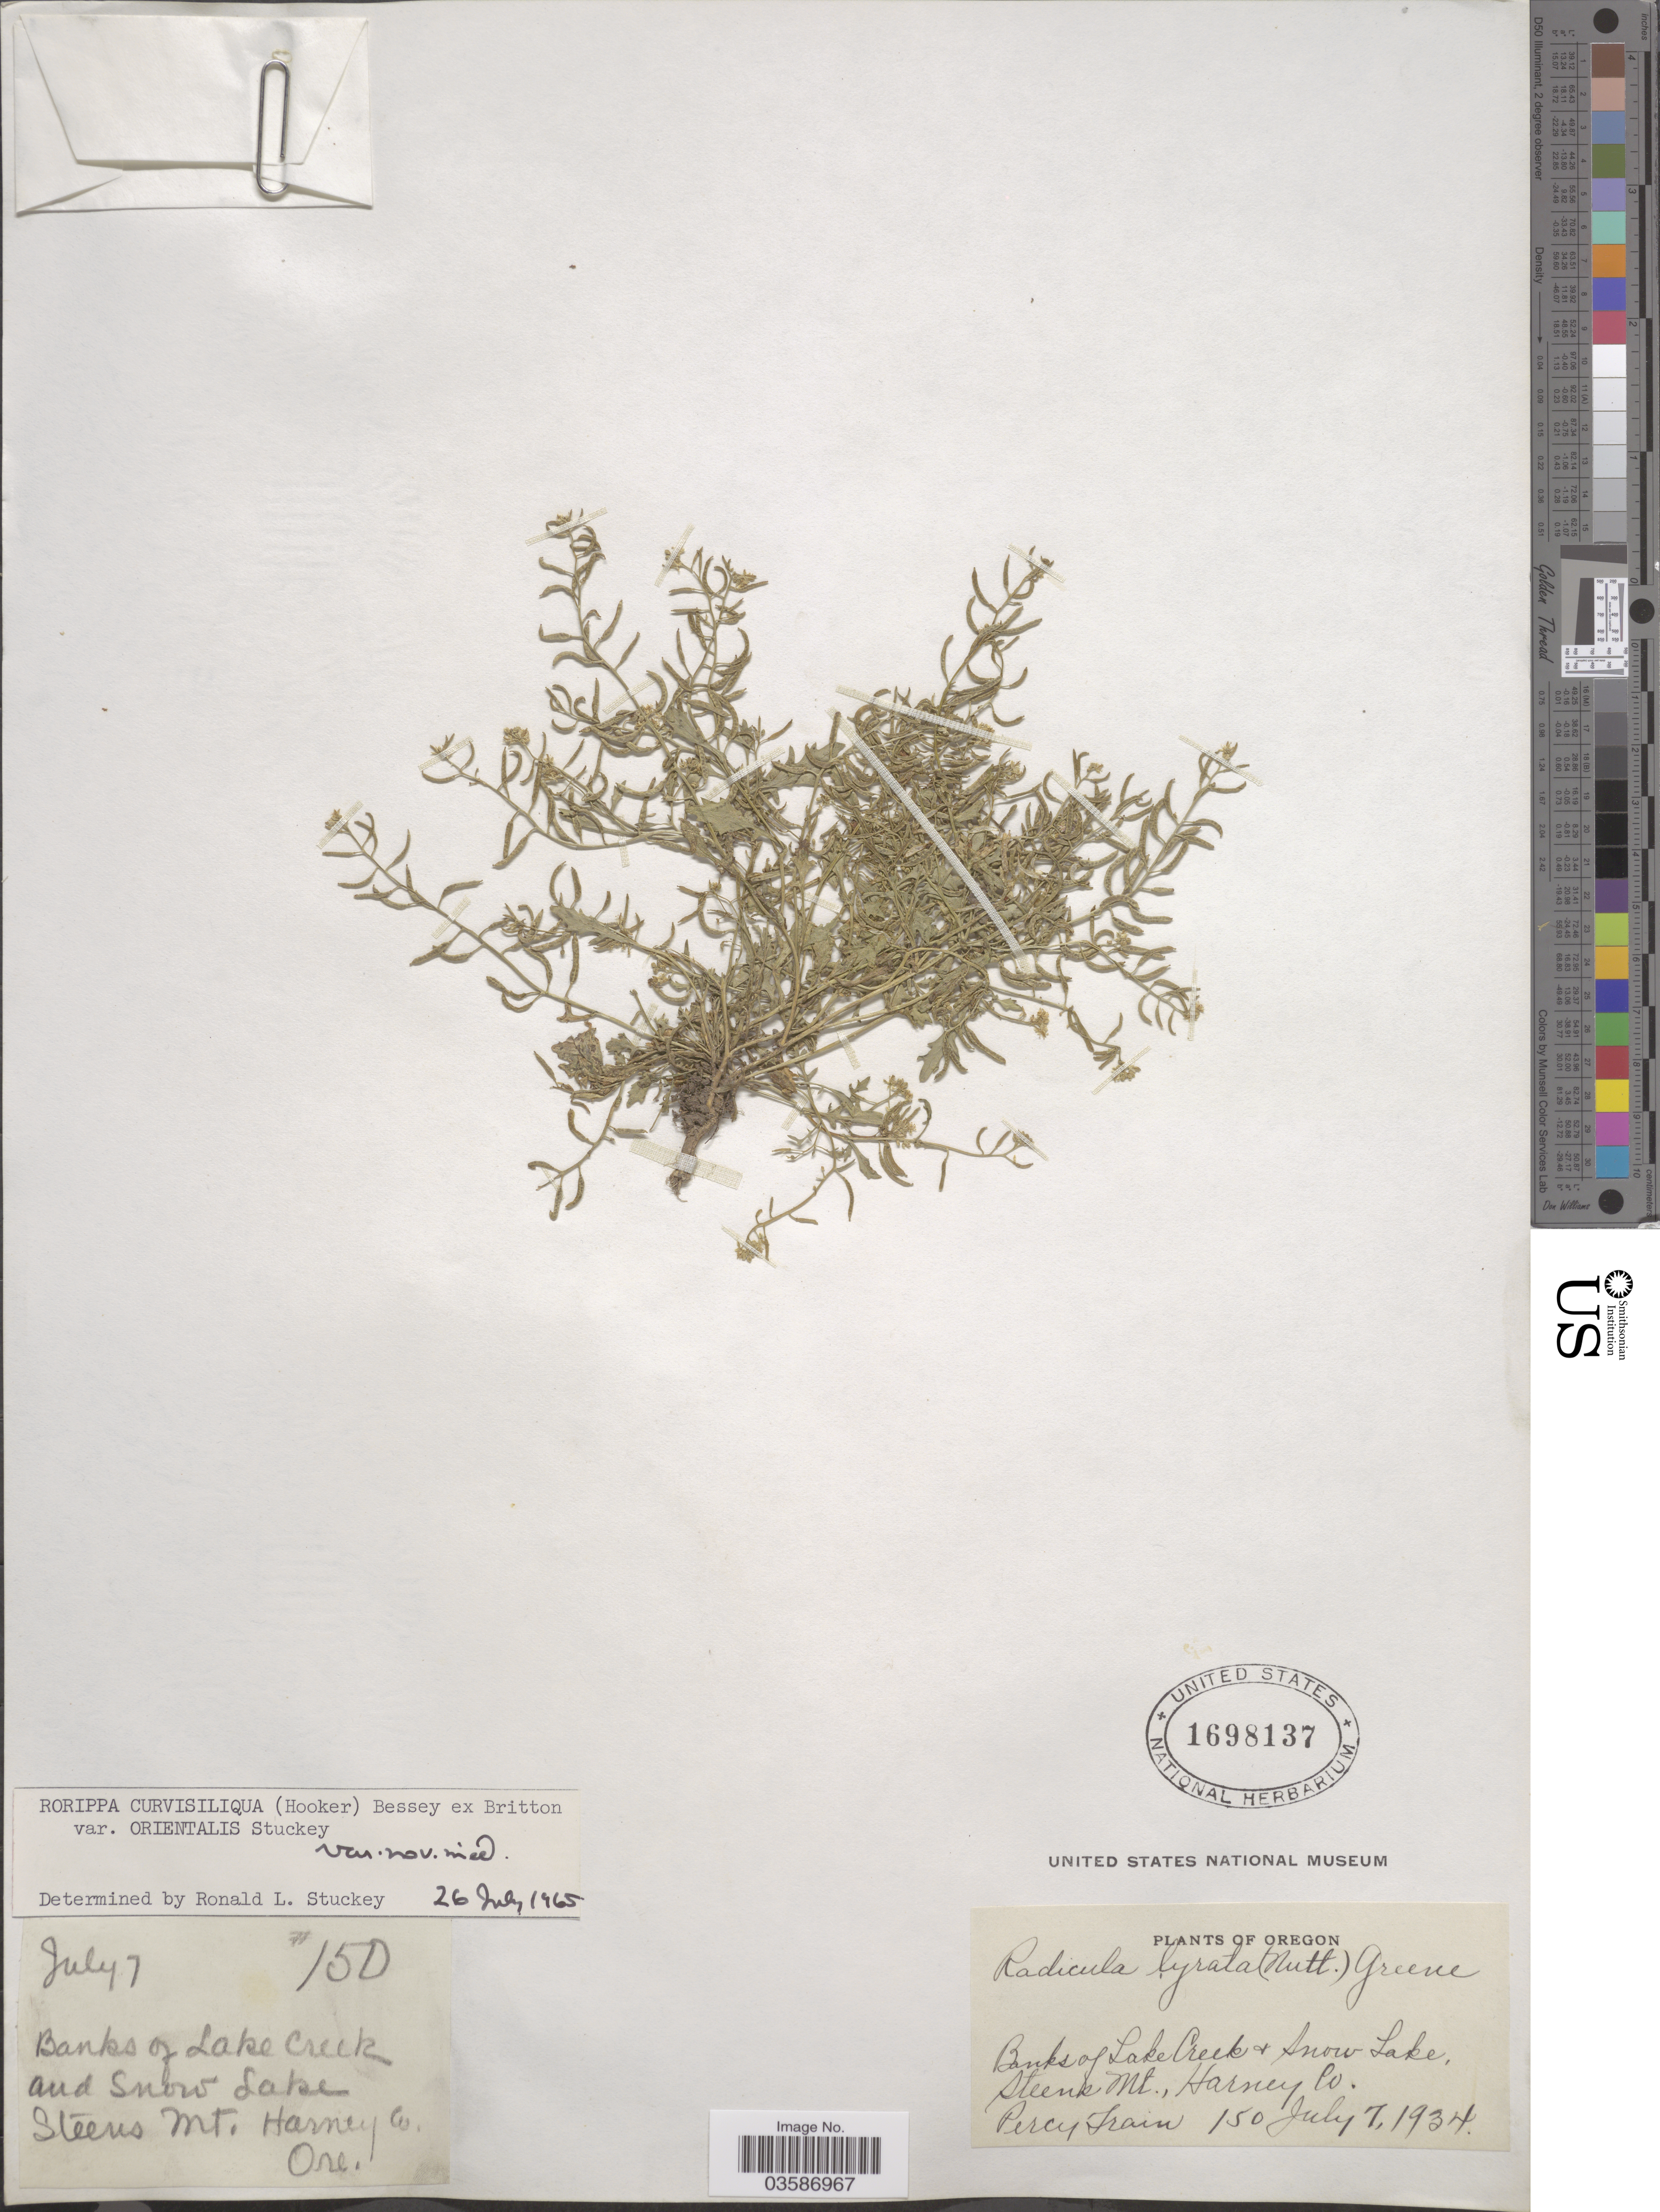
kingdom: Plantae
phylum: Tracheophyta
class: Magnoliopsida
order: Brassicales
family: Brassicaceae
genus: Rorippa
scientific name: Rorippa curvisiliqua var. orientalis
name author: Stuckey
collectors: P. Train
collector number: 150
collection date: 1934-07-07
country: United States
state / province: Oregon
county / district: Harney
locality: Banks of Lake Creek and Snow Lake. Steens Mt. Harney Co.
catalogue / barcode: US 1698137